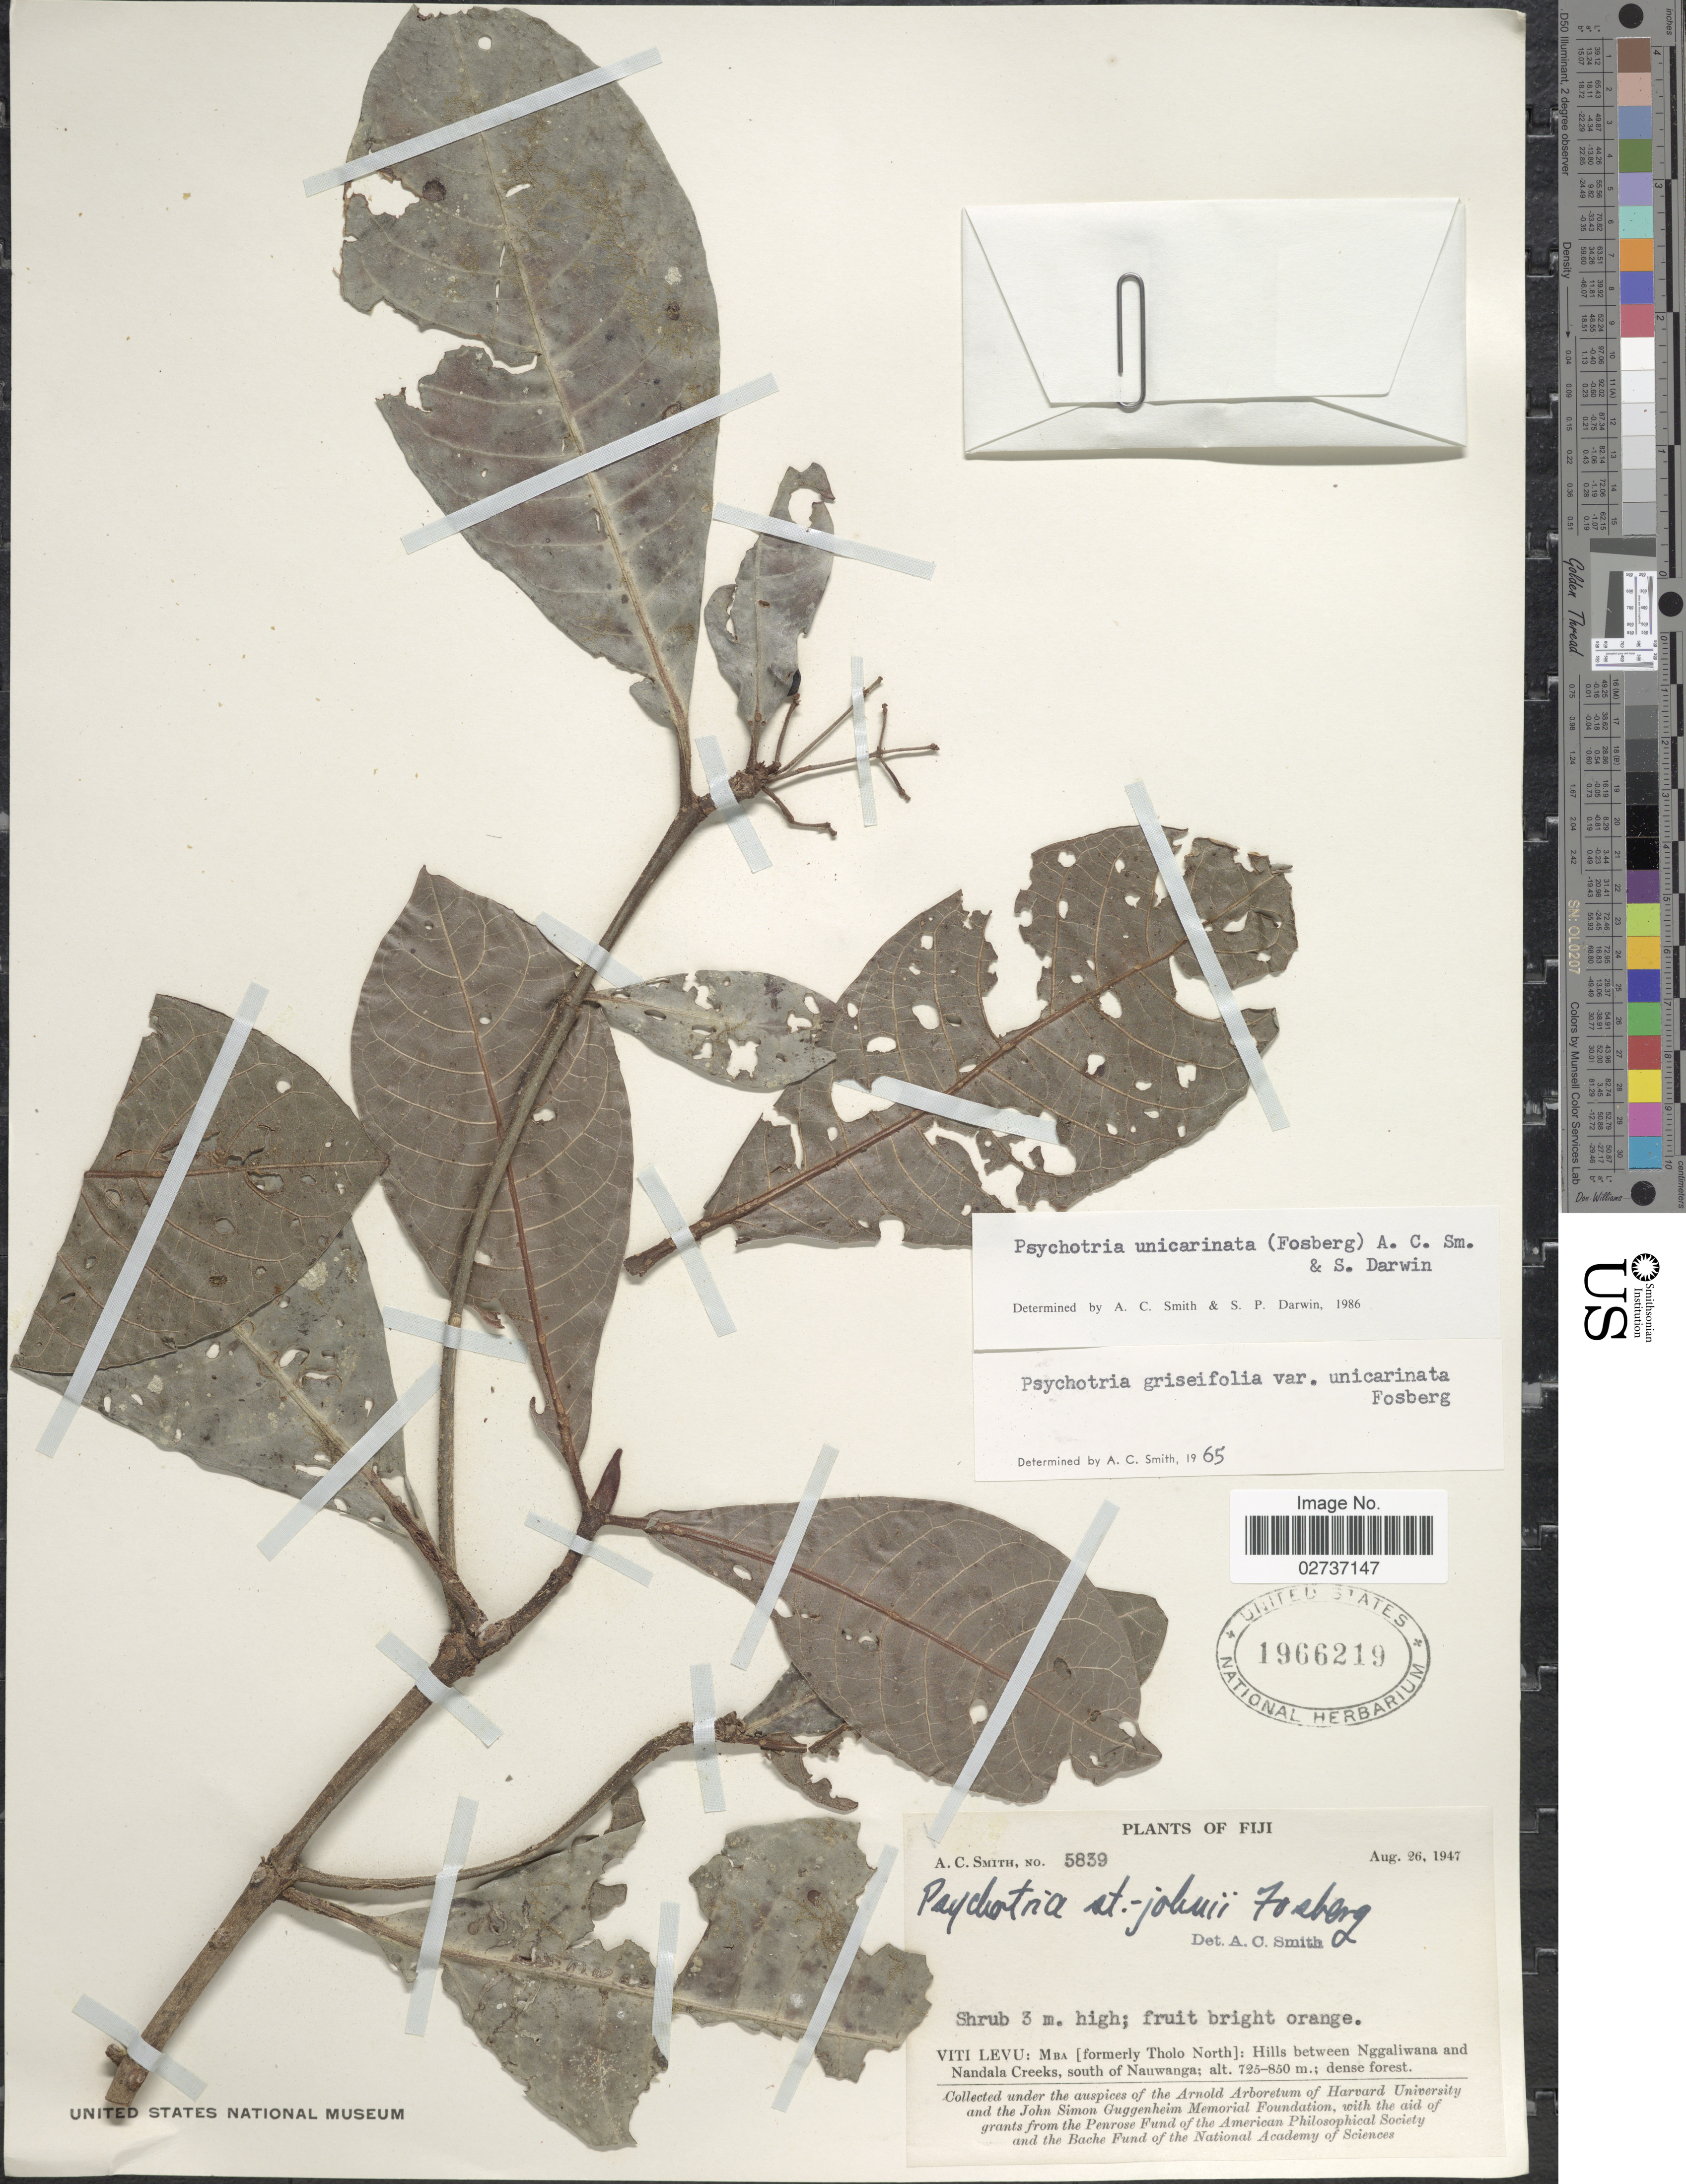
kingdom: Plantae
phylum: Tracheophyta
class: Magnoliopsida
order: Gentianales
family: Rubiaceae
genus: Psychotria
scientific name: Psychotria unicarinata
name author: (Fosberg) A.C. Sm. & S.P. Darwin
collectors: A. C. Smith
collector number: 5839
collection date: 1947-08-26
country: Fiji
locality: Viti Levu: Mba (Formerly Tholo North): Hills between Nggaliwana and Nandala Creeks, south of Nauwanga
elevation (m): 725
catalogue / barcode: US 1966219